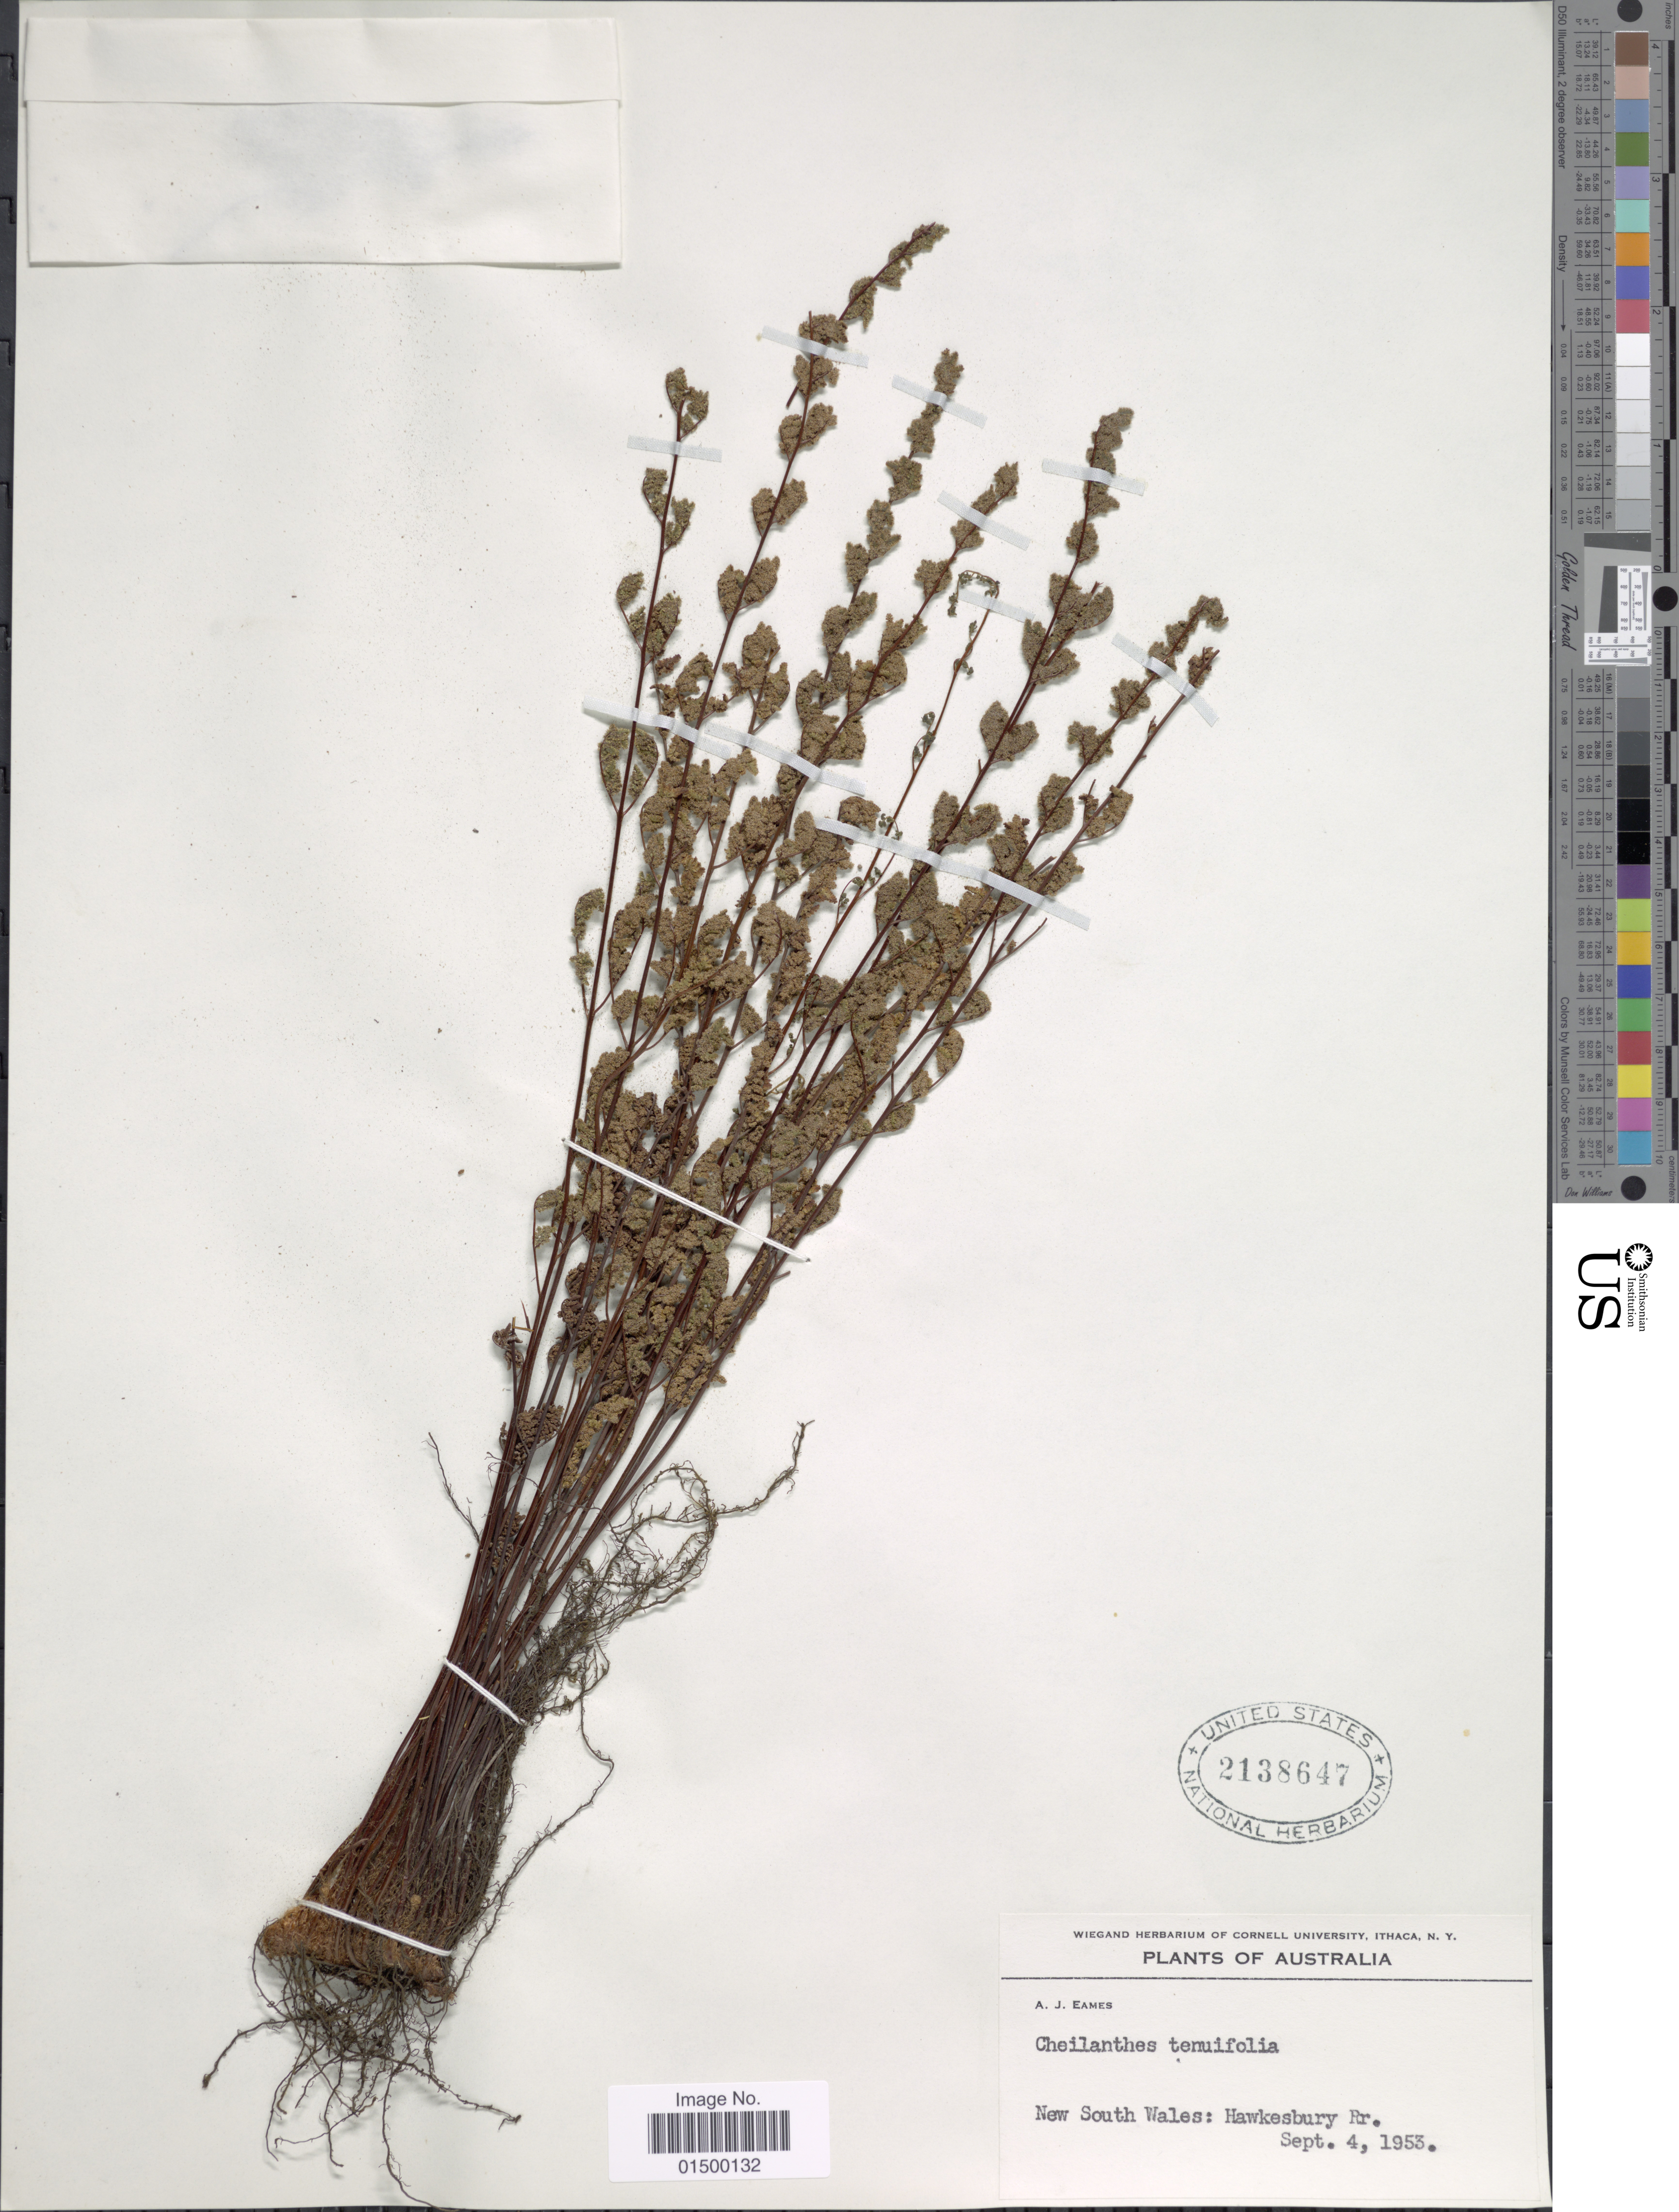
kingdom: Plantae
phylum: Tracheophyta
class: Polypodiopsida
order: Polypodiales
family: Pteridaceae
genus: Cheilanthes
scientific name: Cheilanthes sieberi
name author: Kunze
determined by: Sosa, Karla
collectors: A. J. Eames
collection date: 1953-09-04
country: Australia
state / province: New South Wales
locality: Hawkesbury Rr.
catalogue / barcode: US 2138647